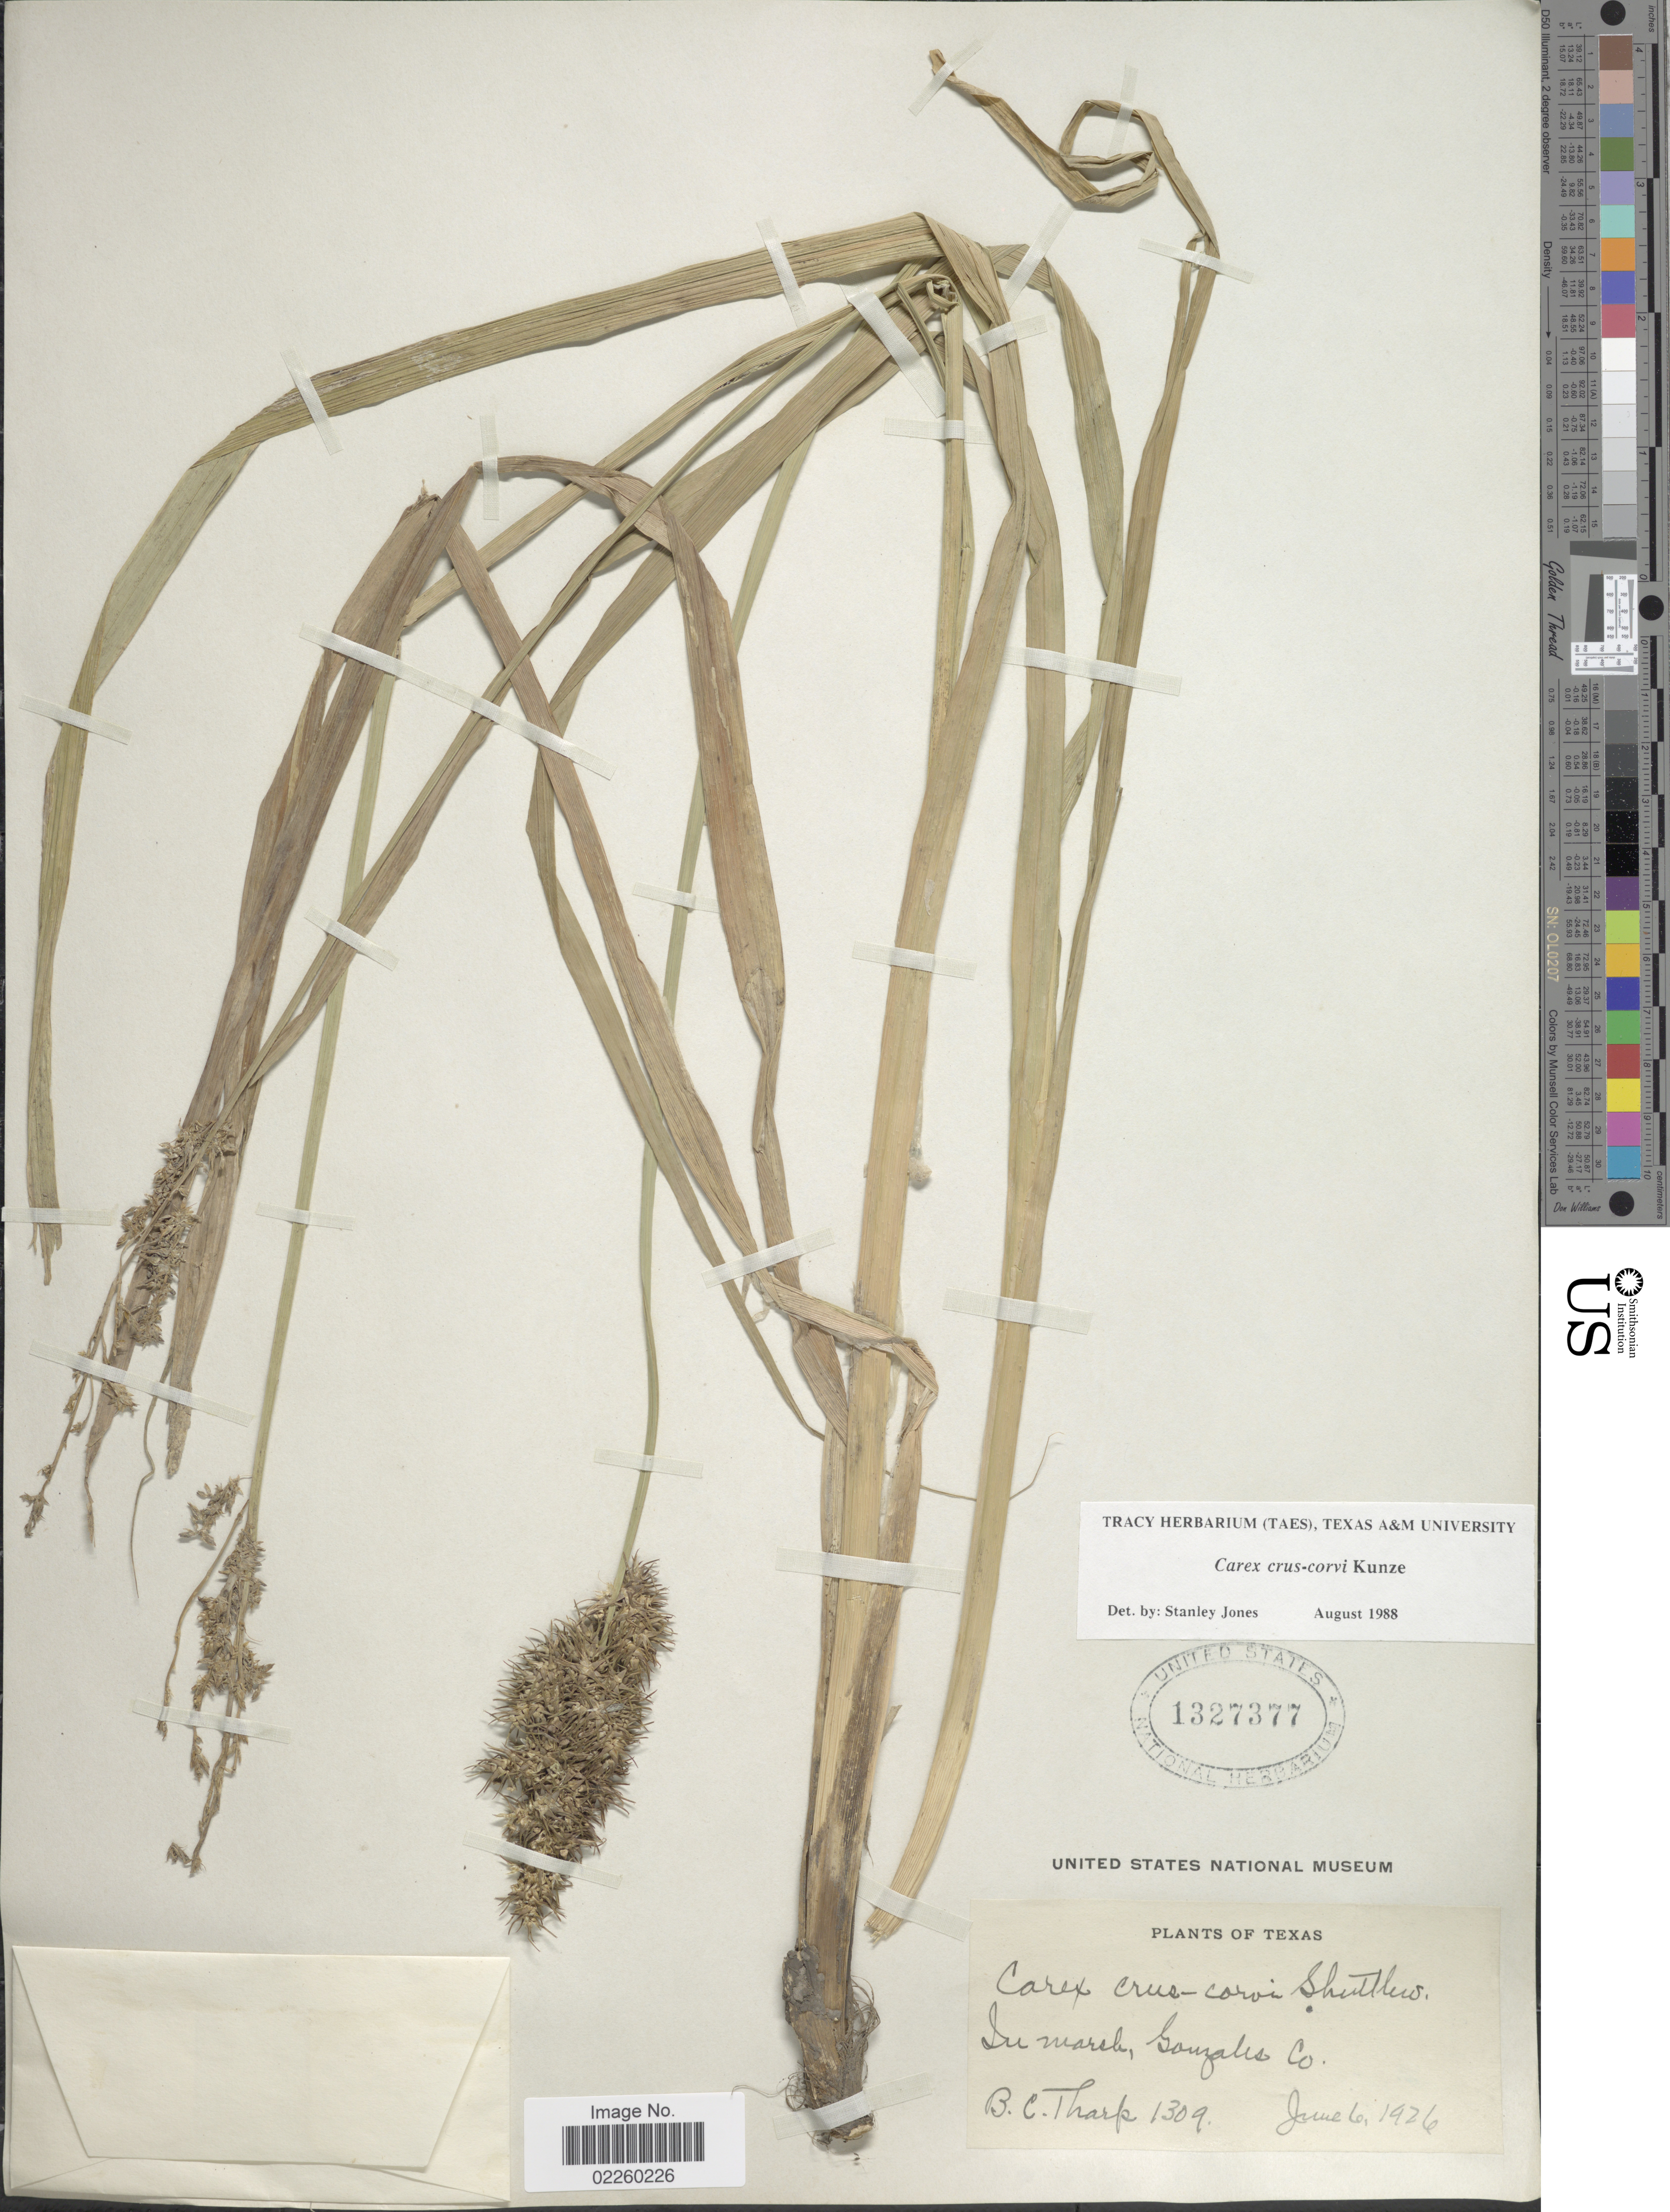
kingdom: Plantae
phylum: Tracheophyta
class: Liliopsida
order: Poales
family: Cyperaceae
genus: Carex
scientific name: Carex crus-corvi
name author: Shuttlew. ex Kunze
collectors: B. C. Tharp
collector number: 1309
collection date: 1926-06-06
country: United States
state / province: Texas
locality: Gonzales Co.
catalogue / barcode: US 1327377